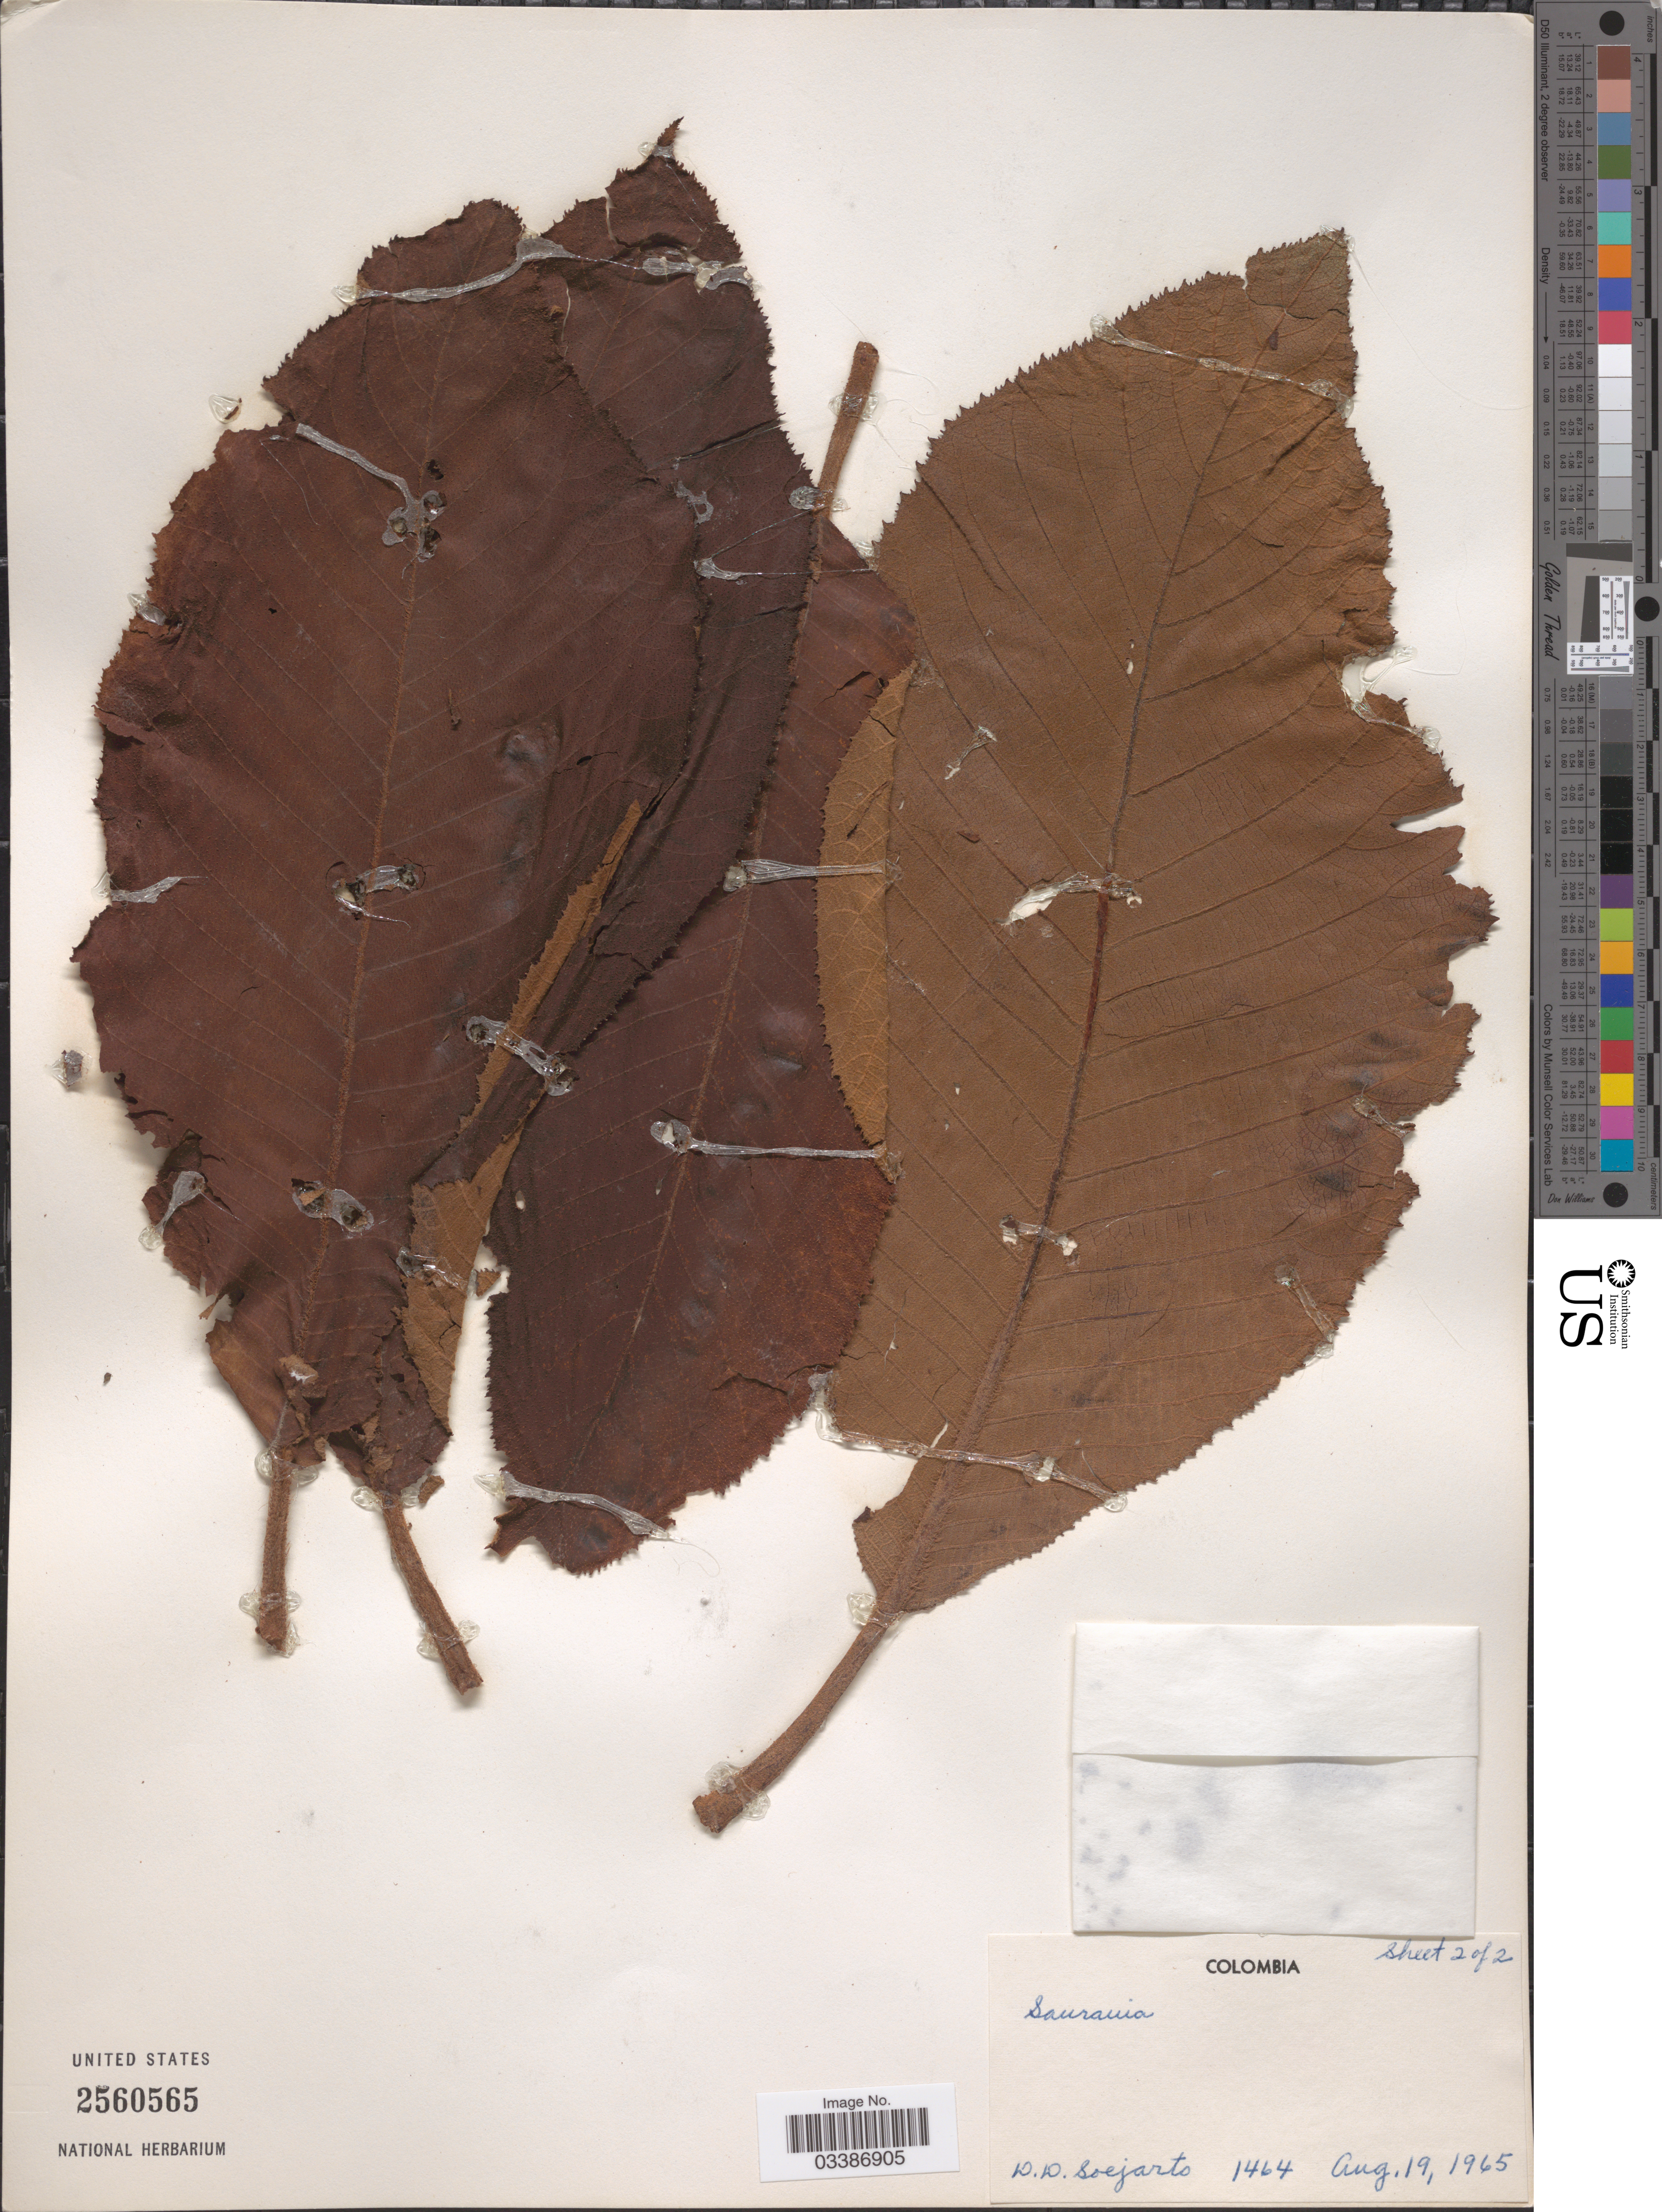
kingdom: Plantae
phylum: Tracheophyta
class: Magnoliopsida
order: Ericales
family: Actinidiaceae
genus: Saurauia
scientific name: Saurauia sp.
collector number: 1464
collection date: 1965-08-19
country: Colombia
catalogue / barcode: US 2560565